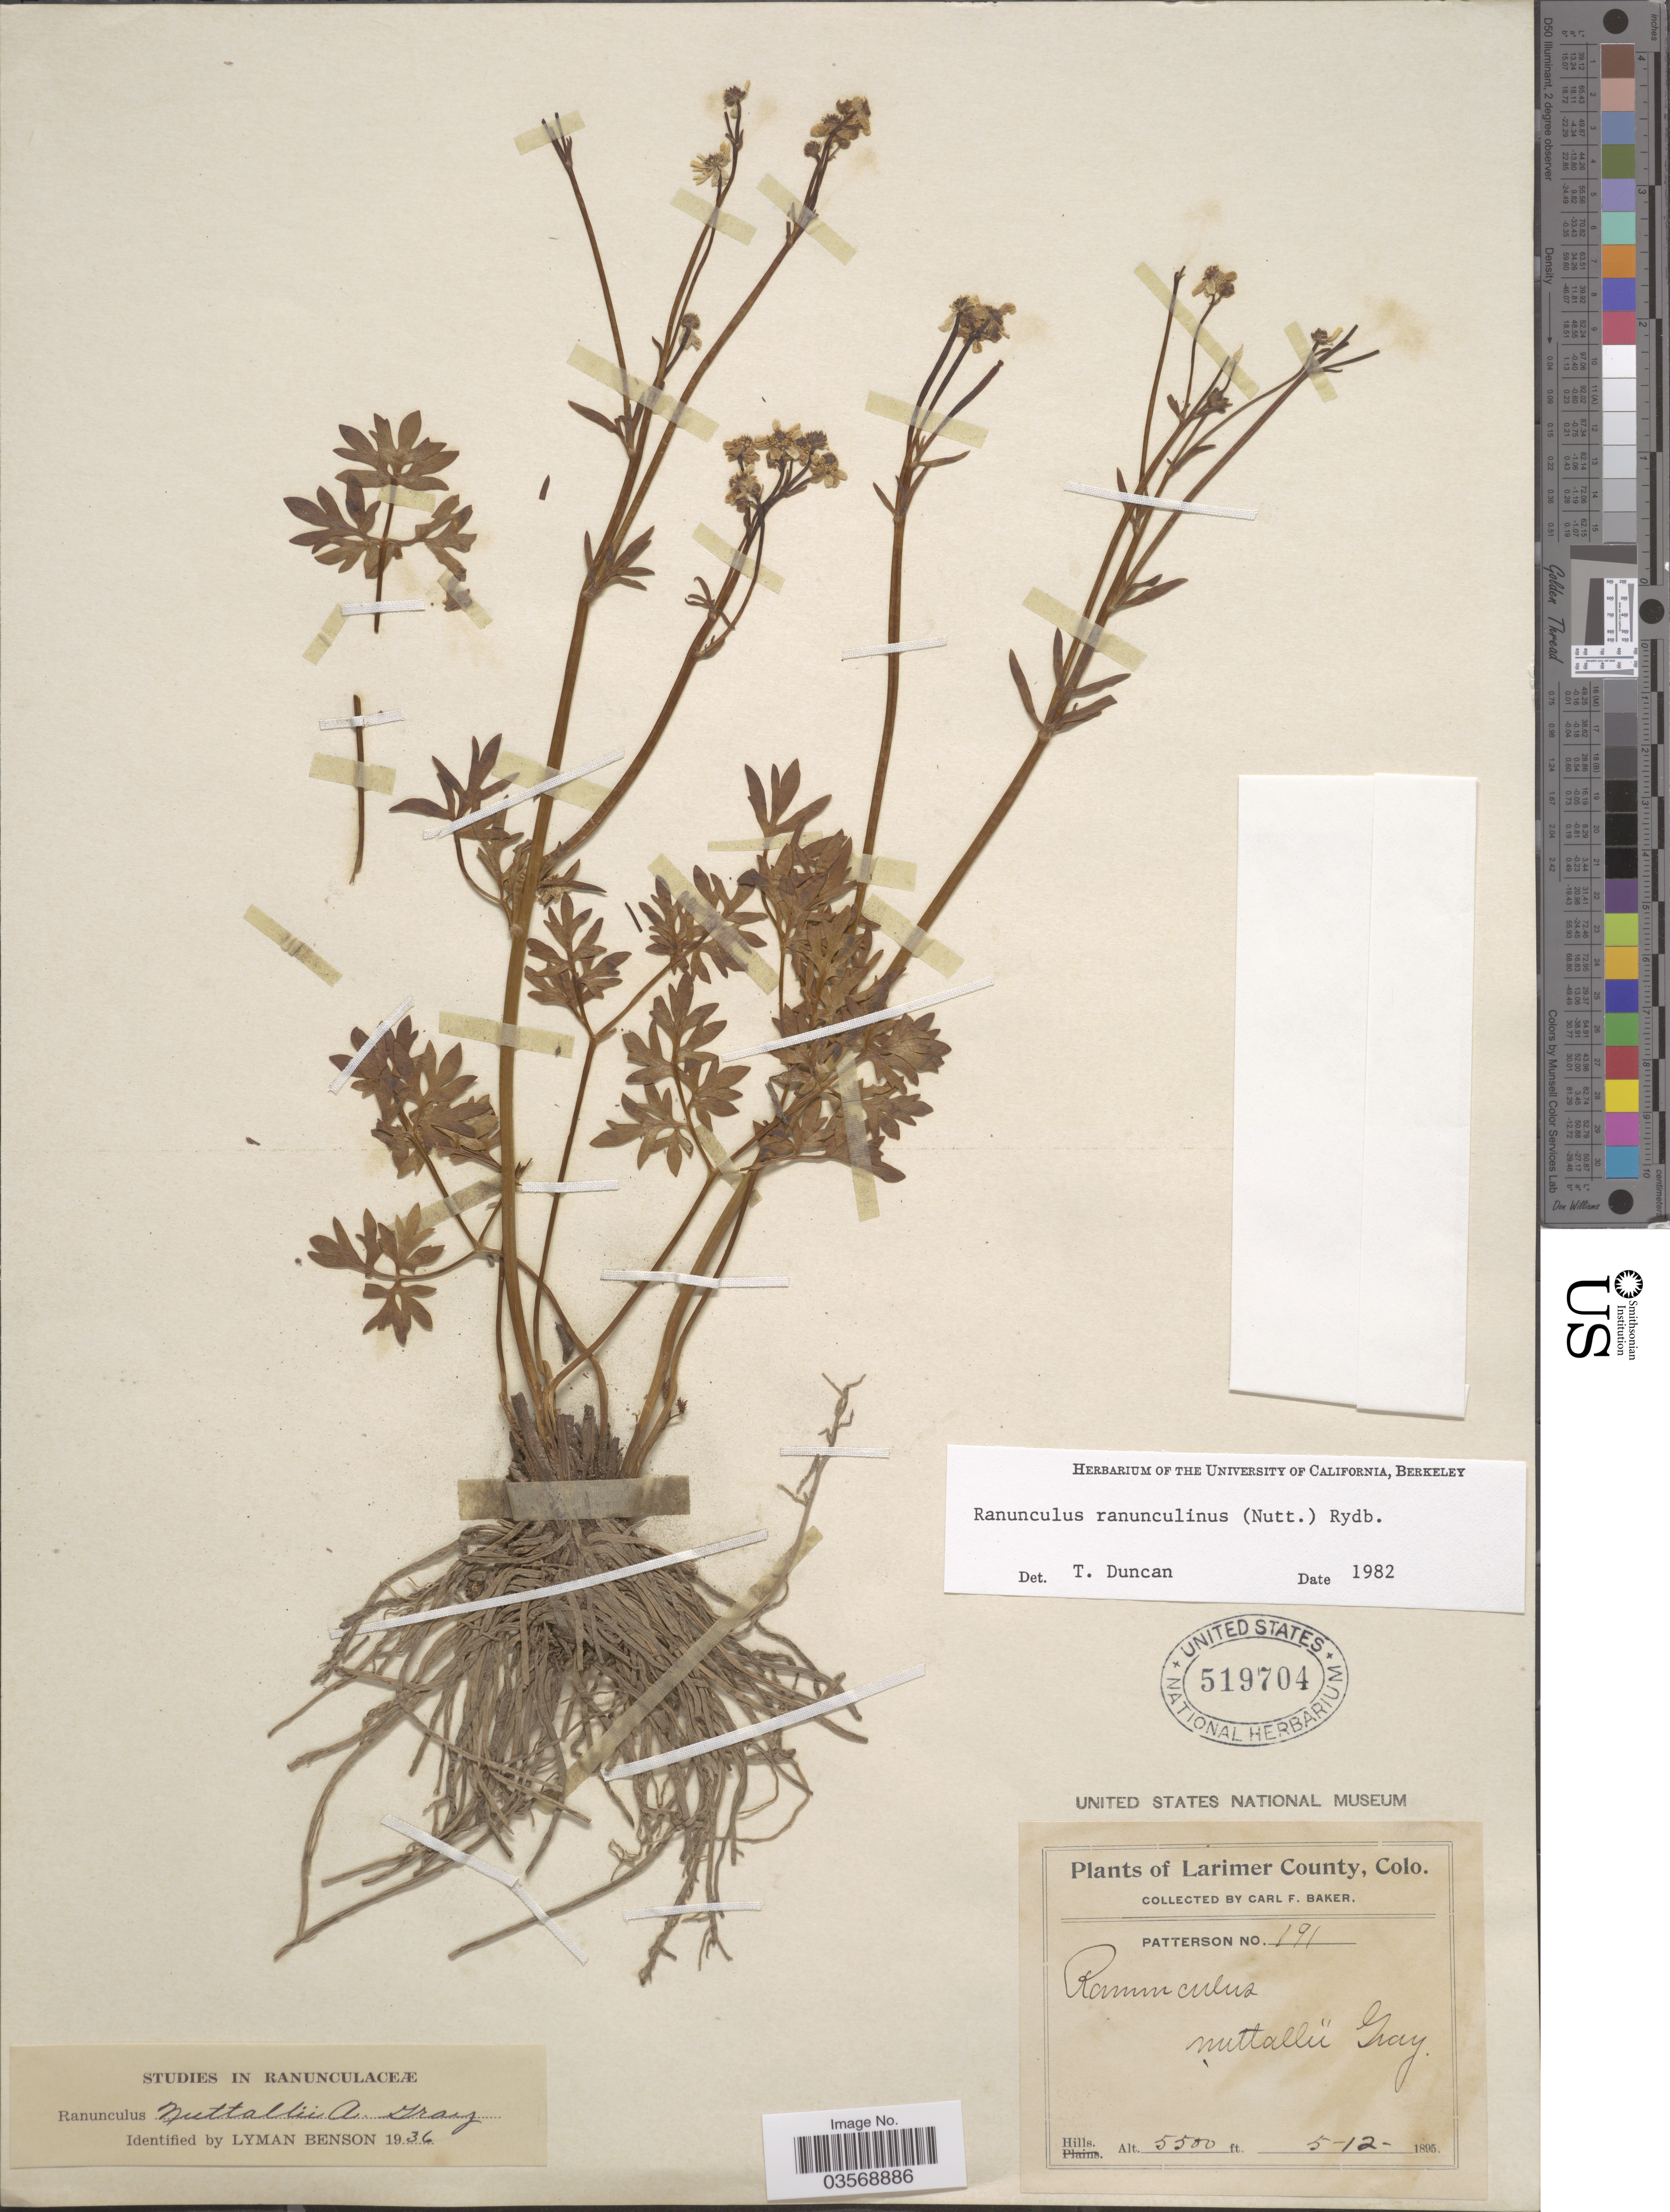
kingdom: Plantae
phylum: Tracheophyta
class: Magnoliopsida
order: Ranunculales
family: Ranunculaceae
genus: Ranunculus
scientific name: Ranunculus ranunculinus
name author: (Nutt.) Rydb.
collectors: C. F. Baker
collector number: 191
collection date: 1895-05-12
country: United States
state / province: Colorado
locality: Larimer County. Hills.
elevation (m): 1676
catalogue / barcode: US 519704